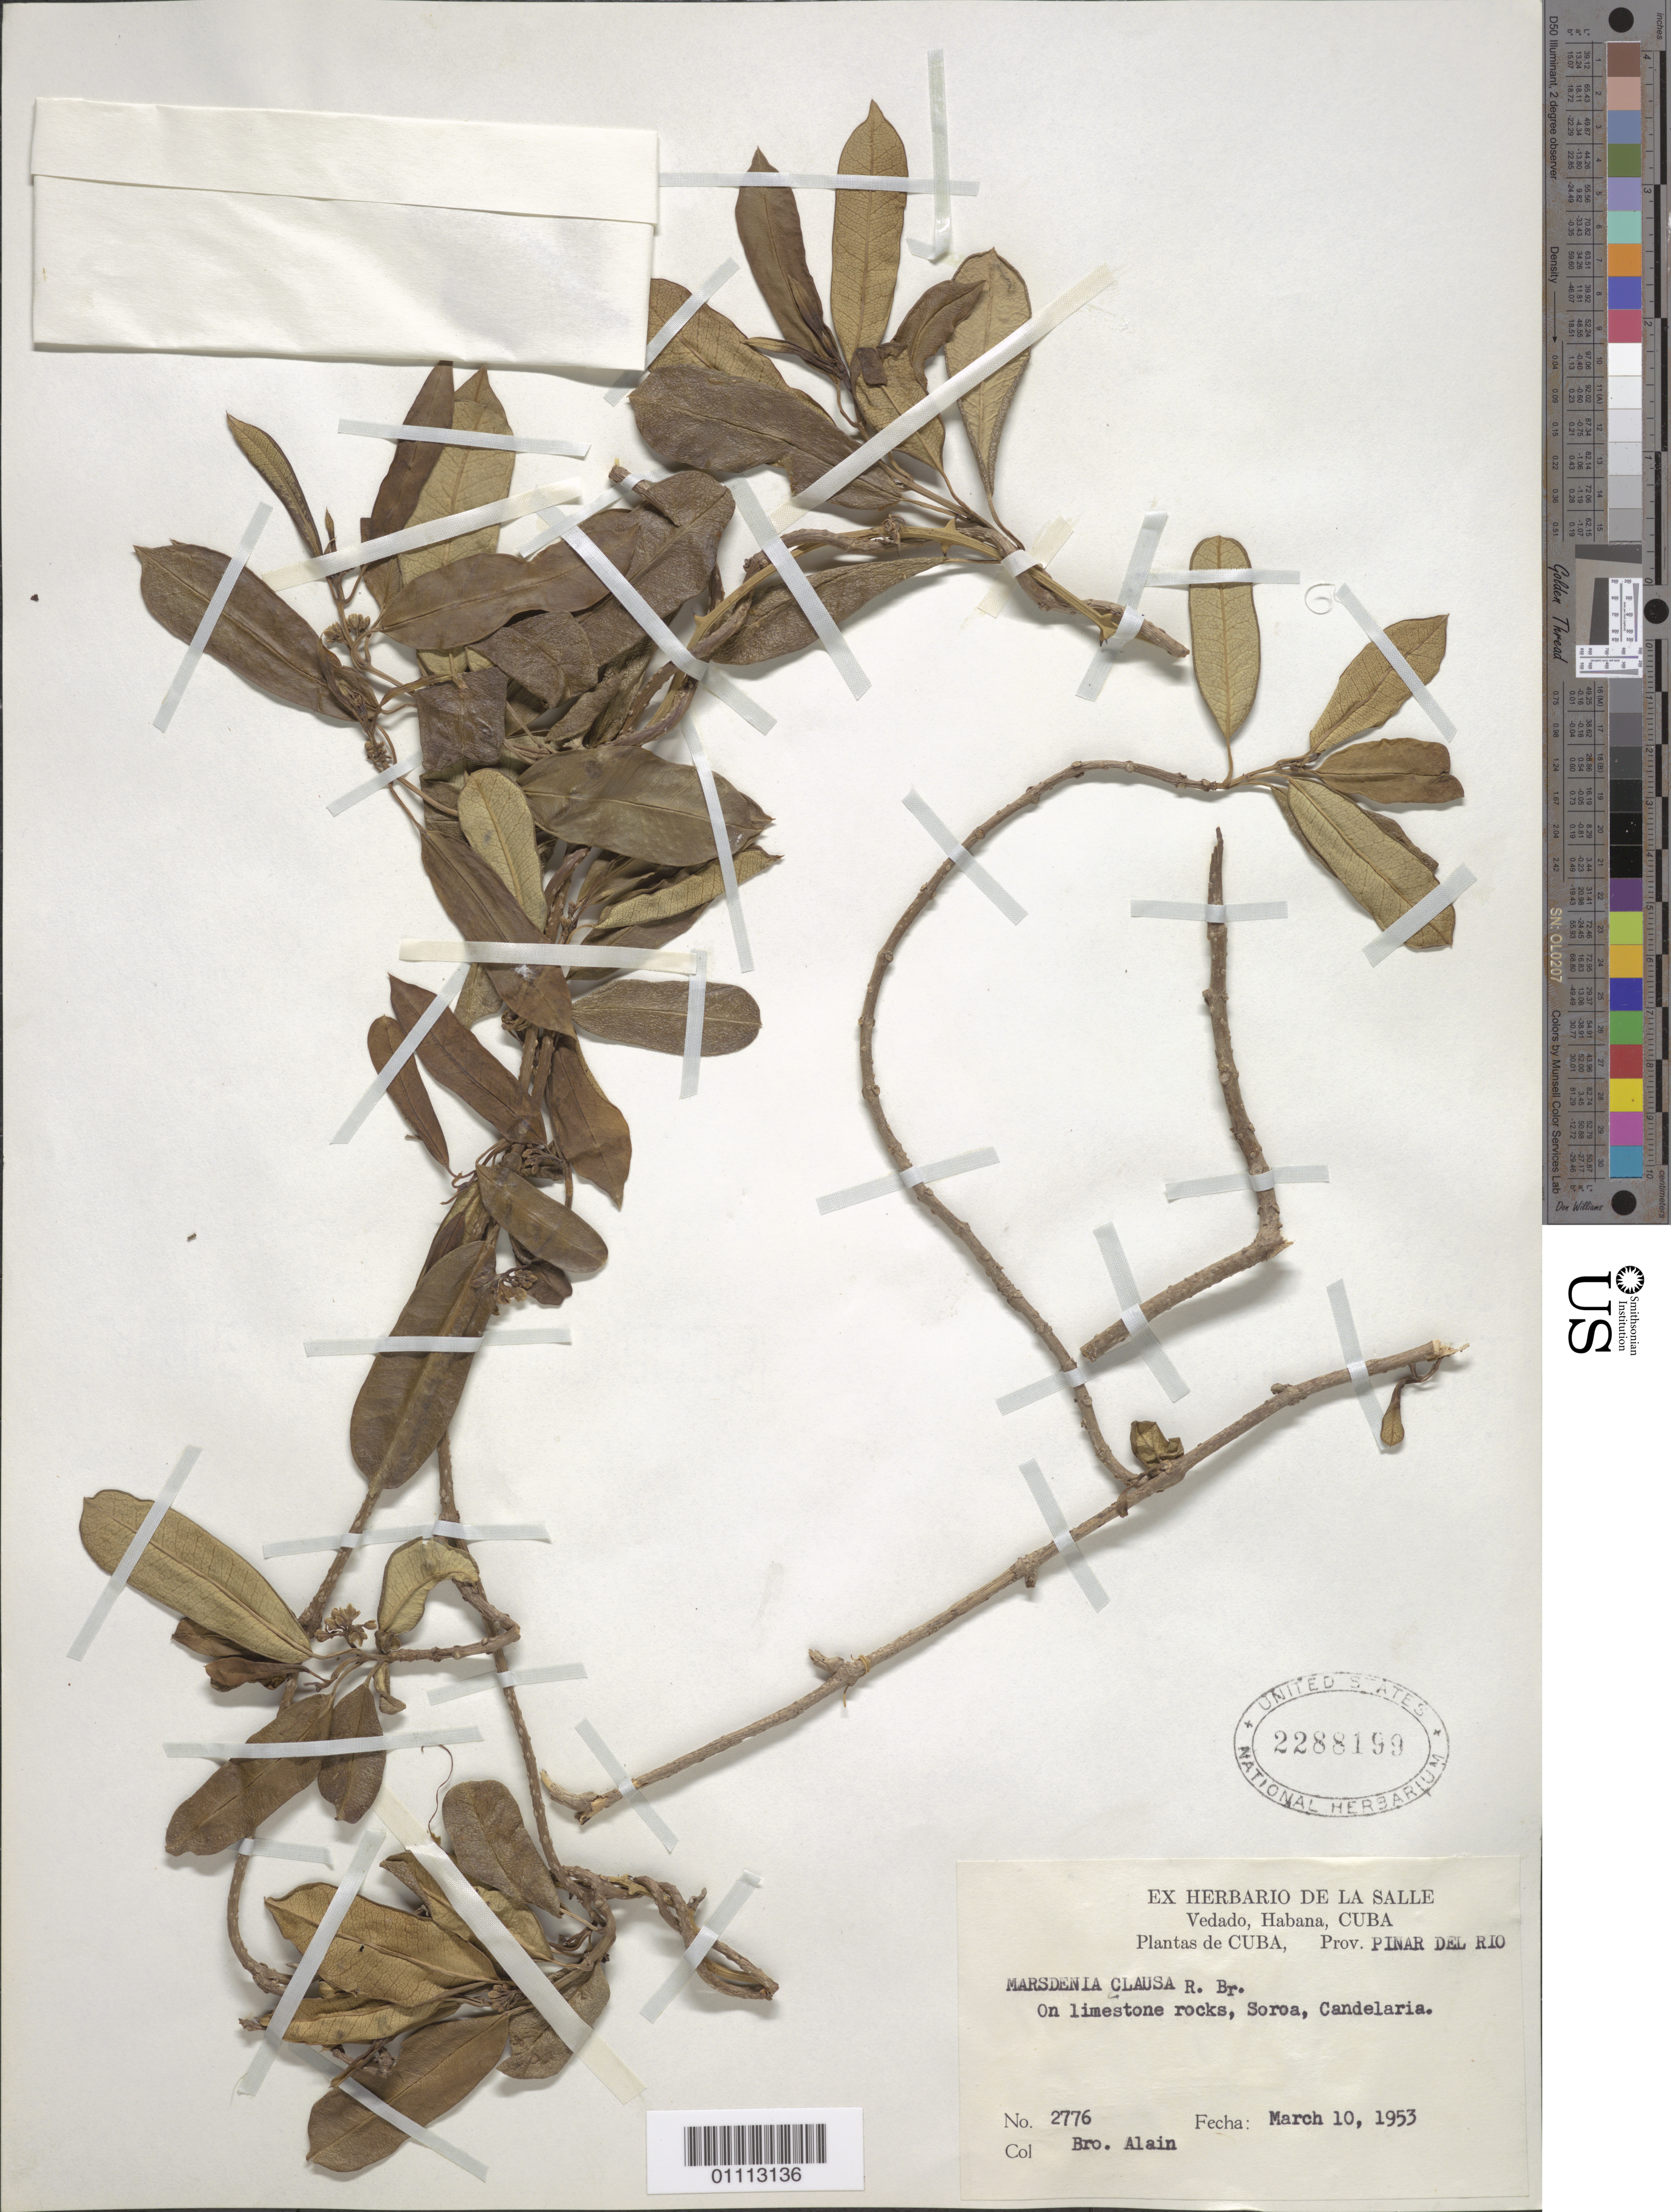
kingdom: Plantae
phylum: Tracheophyta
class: Magnoliopsida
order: Gentianales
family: Apocynaceae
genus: Marsdenia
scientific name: Marsdenia clausa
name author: R. Br.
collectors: A. H. Liogier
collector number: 2776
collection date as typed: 10 Mar 1953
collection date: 1953-03-10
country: Cuba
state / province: Pinar del Rio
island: Cuba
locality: On limestone rocks, Soroa, Candelaria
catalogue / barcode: US 2288199